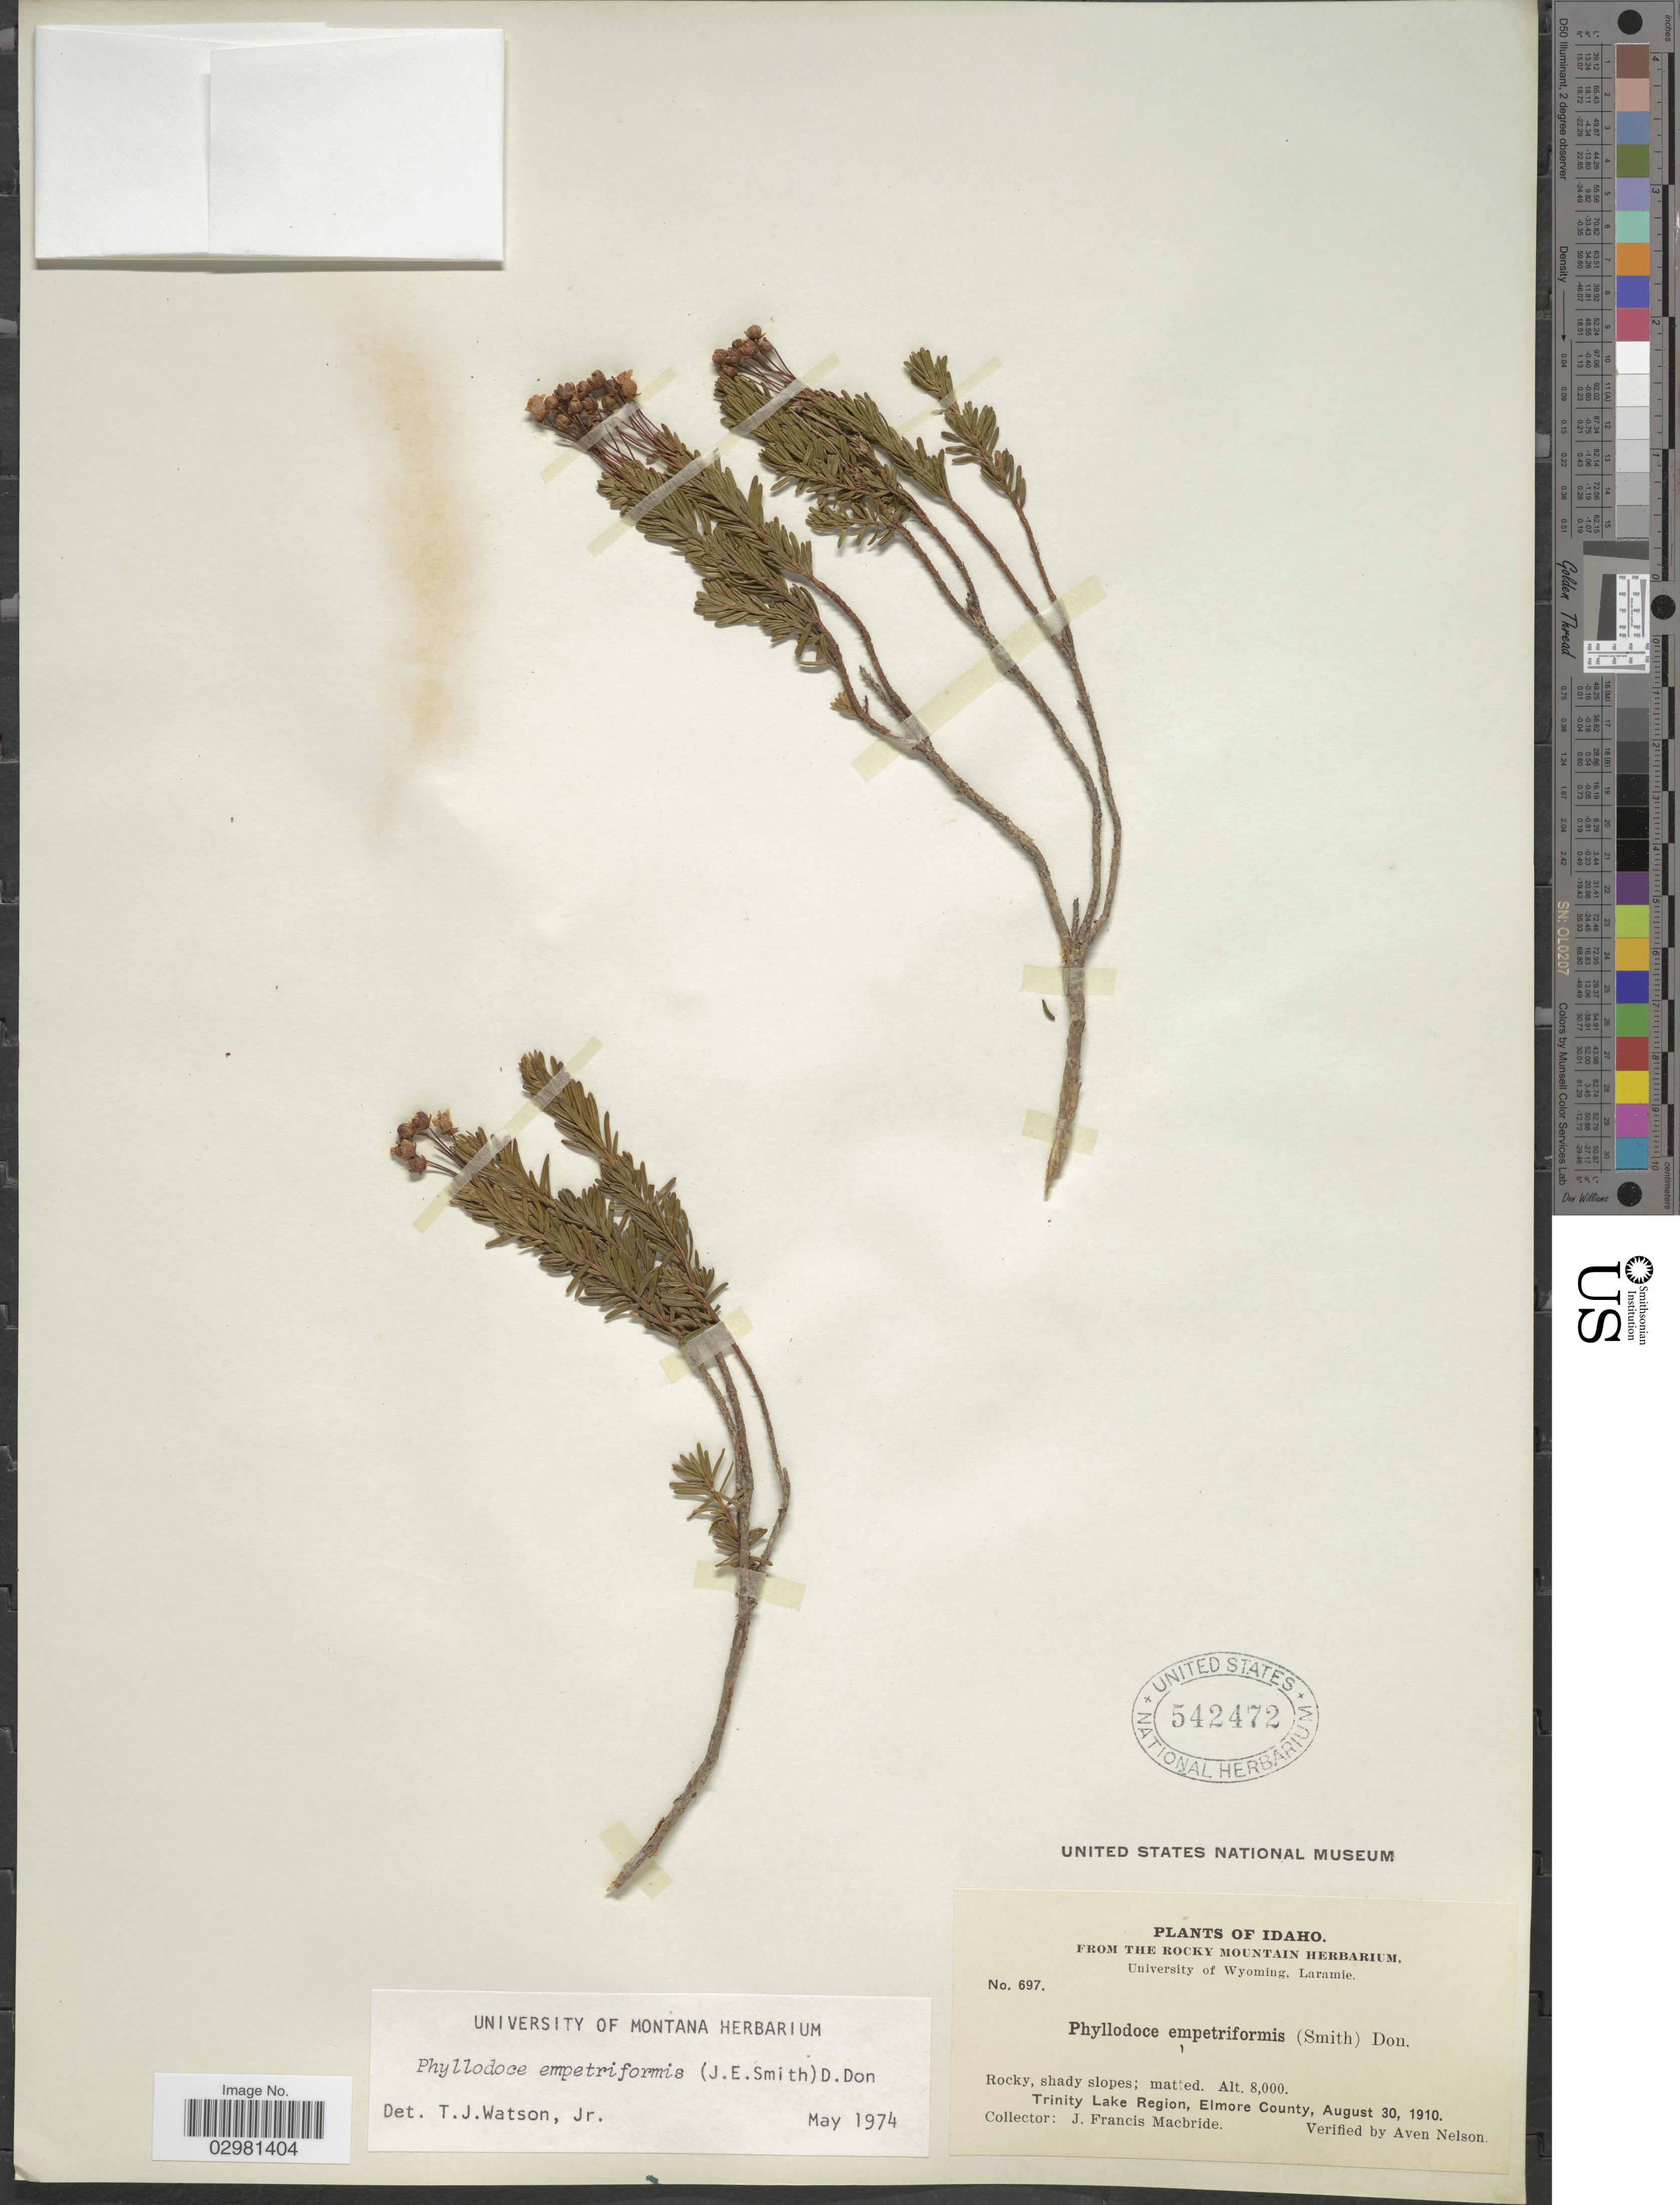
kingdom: Plantae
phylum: Tracheophyta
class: Magnoliopsida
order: Ericales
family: Ericaceae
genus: Phyllodoce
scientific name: Phyllodoce empetiformis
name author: (Small) D. Don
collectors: J. F. Macbride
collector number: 697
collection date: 1910-08-30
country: United States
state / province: Idaho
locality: Trinity Lake Region, Elmore County.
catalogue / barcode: US 542472